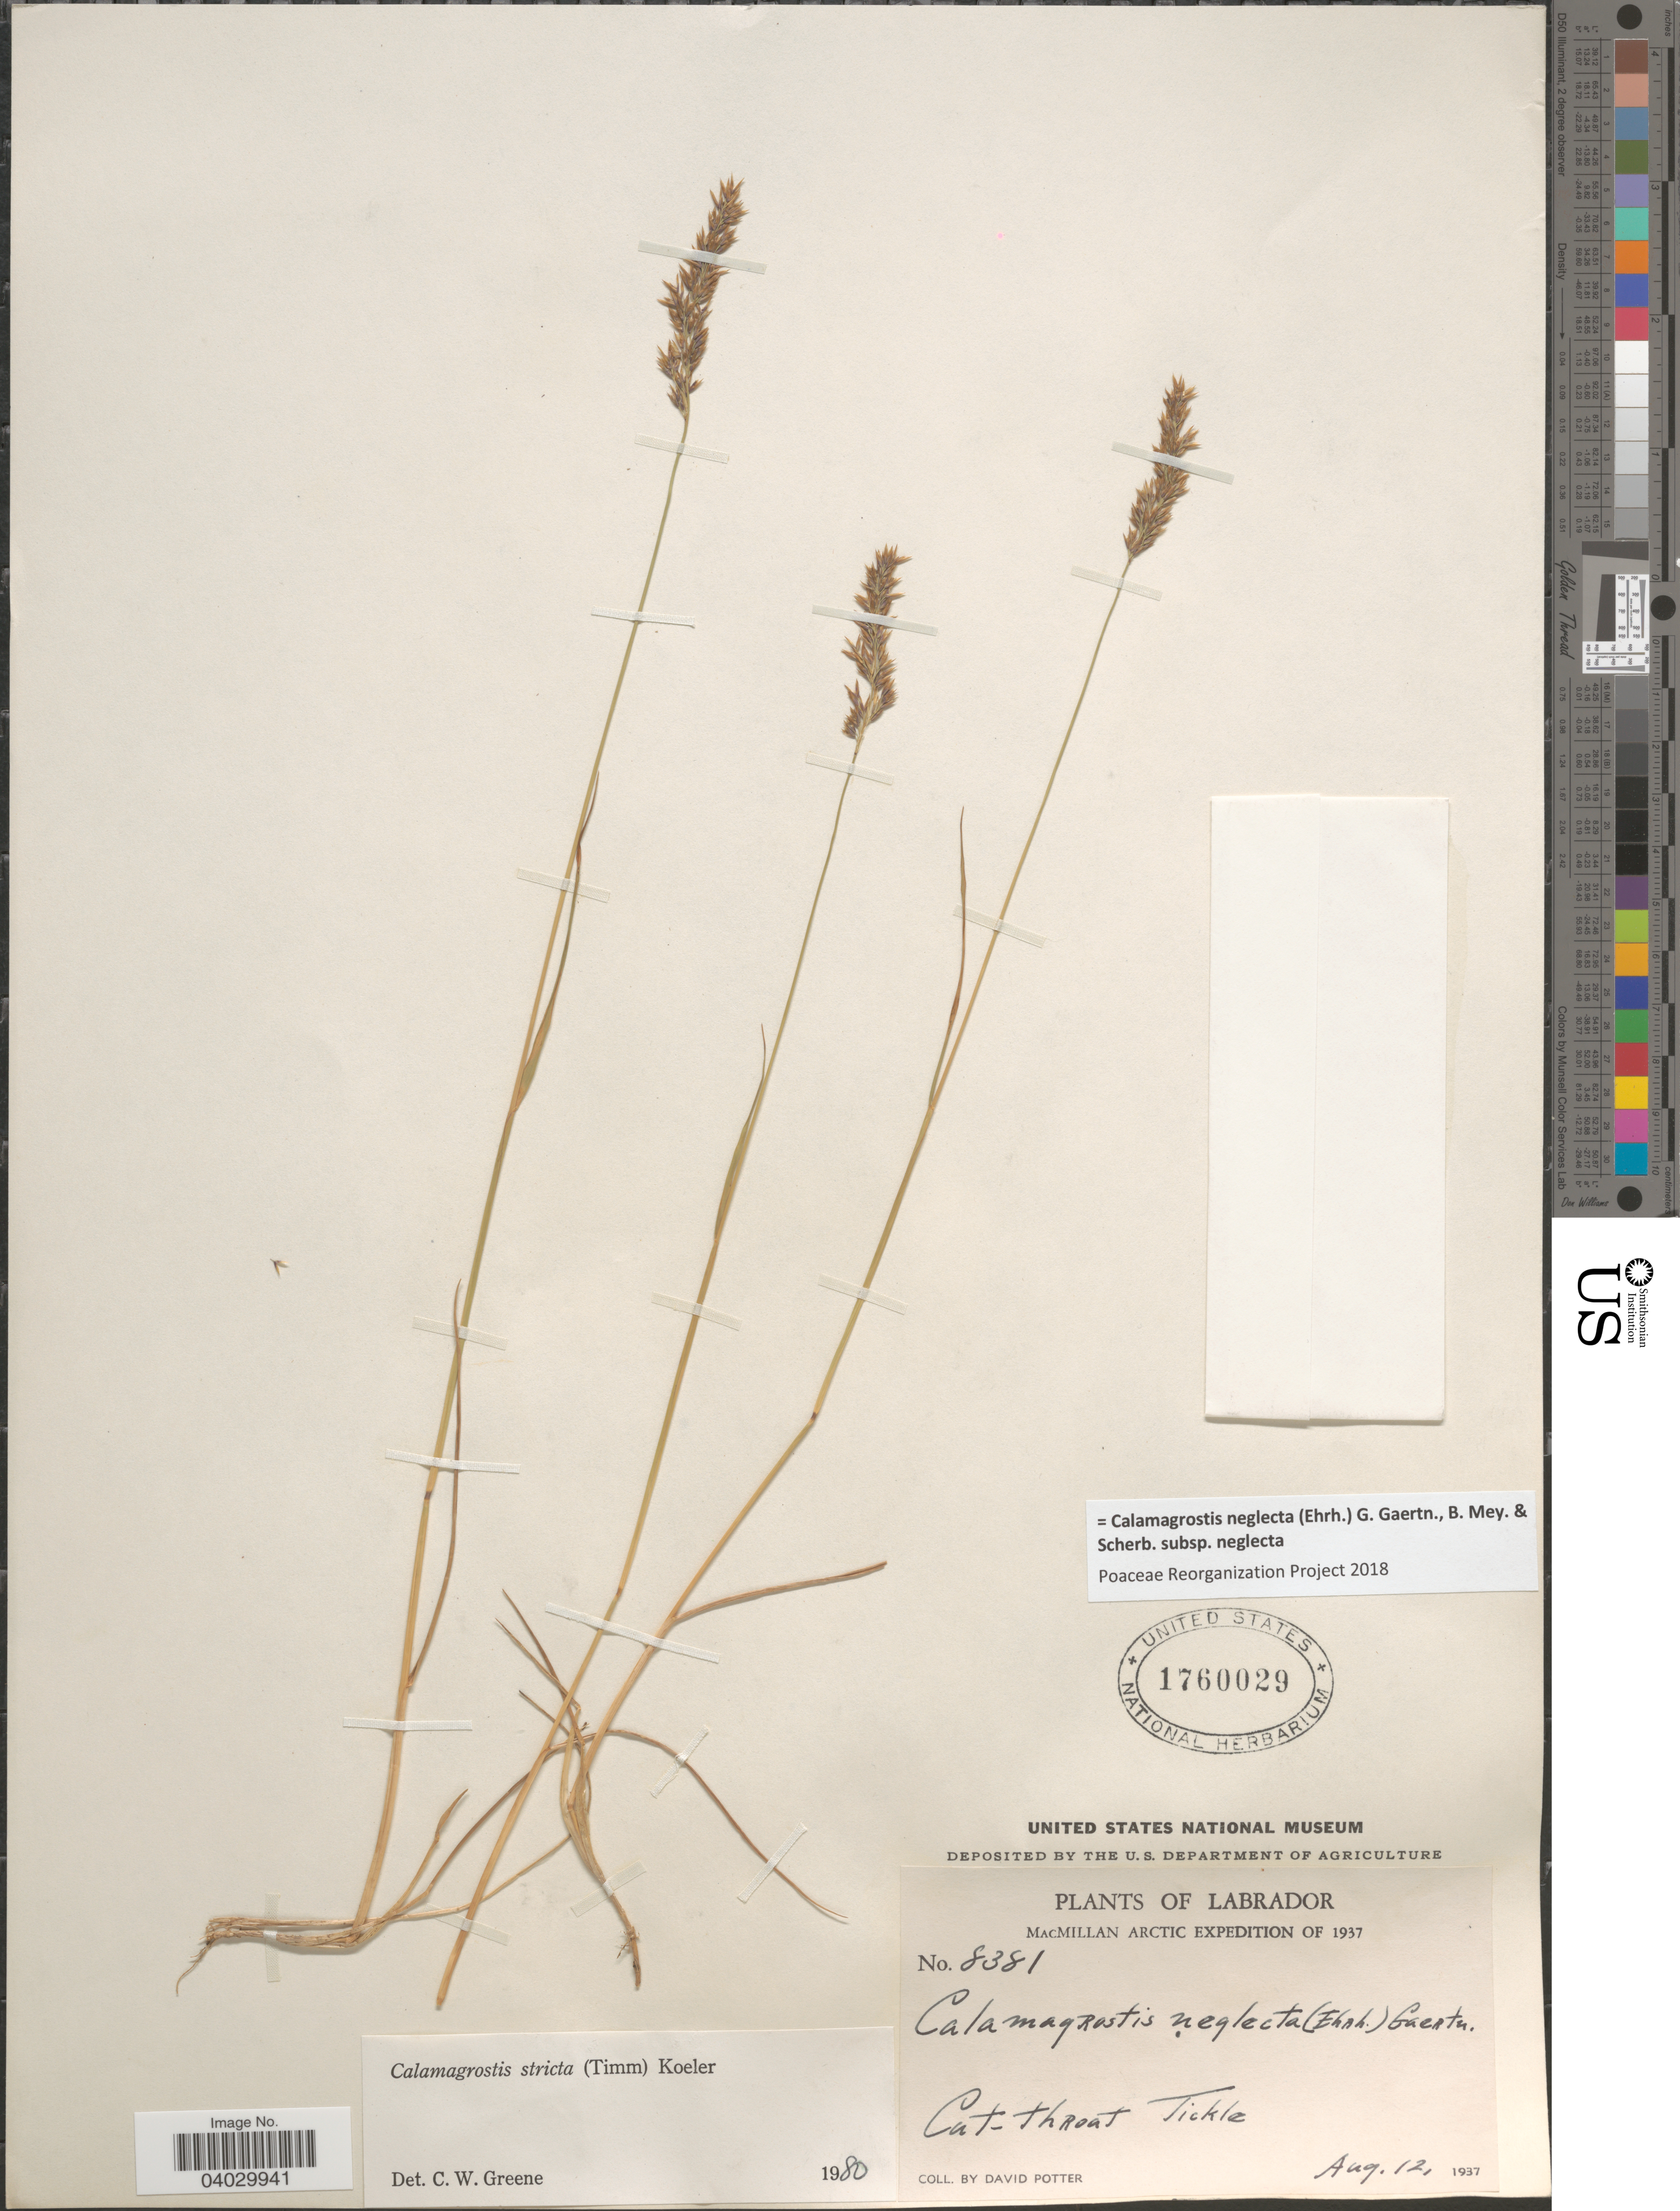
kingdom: Plantae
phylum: Tracheophyta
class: Liliopsida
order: Poales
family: Poaceae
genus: Calamagrostis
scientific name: Calamagrostis neglecta subsp. neglecta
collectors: D. Potter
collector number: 8381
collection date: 1937-08-12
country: Canada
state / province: Newfoundland and Labrador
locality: Labrador. Cut-throat Tickle.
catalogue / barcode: US 1760029